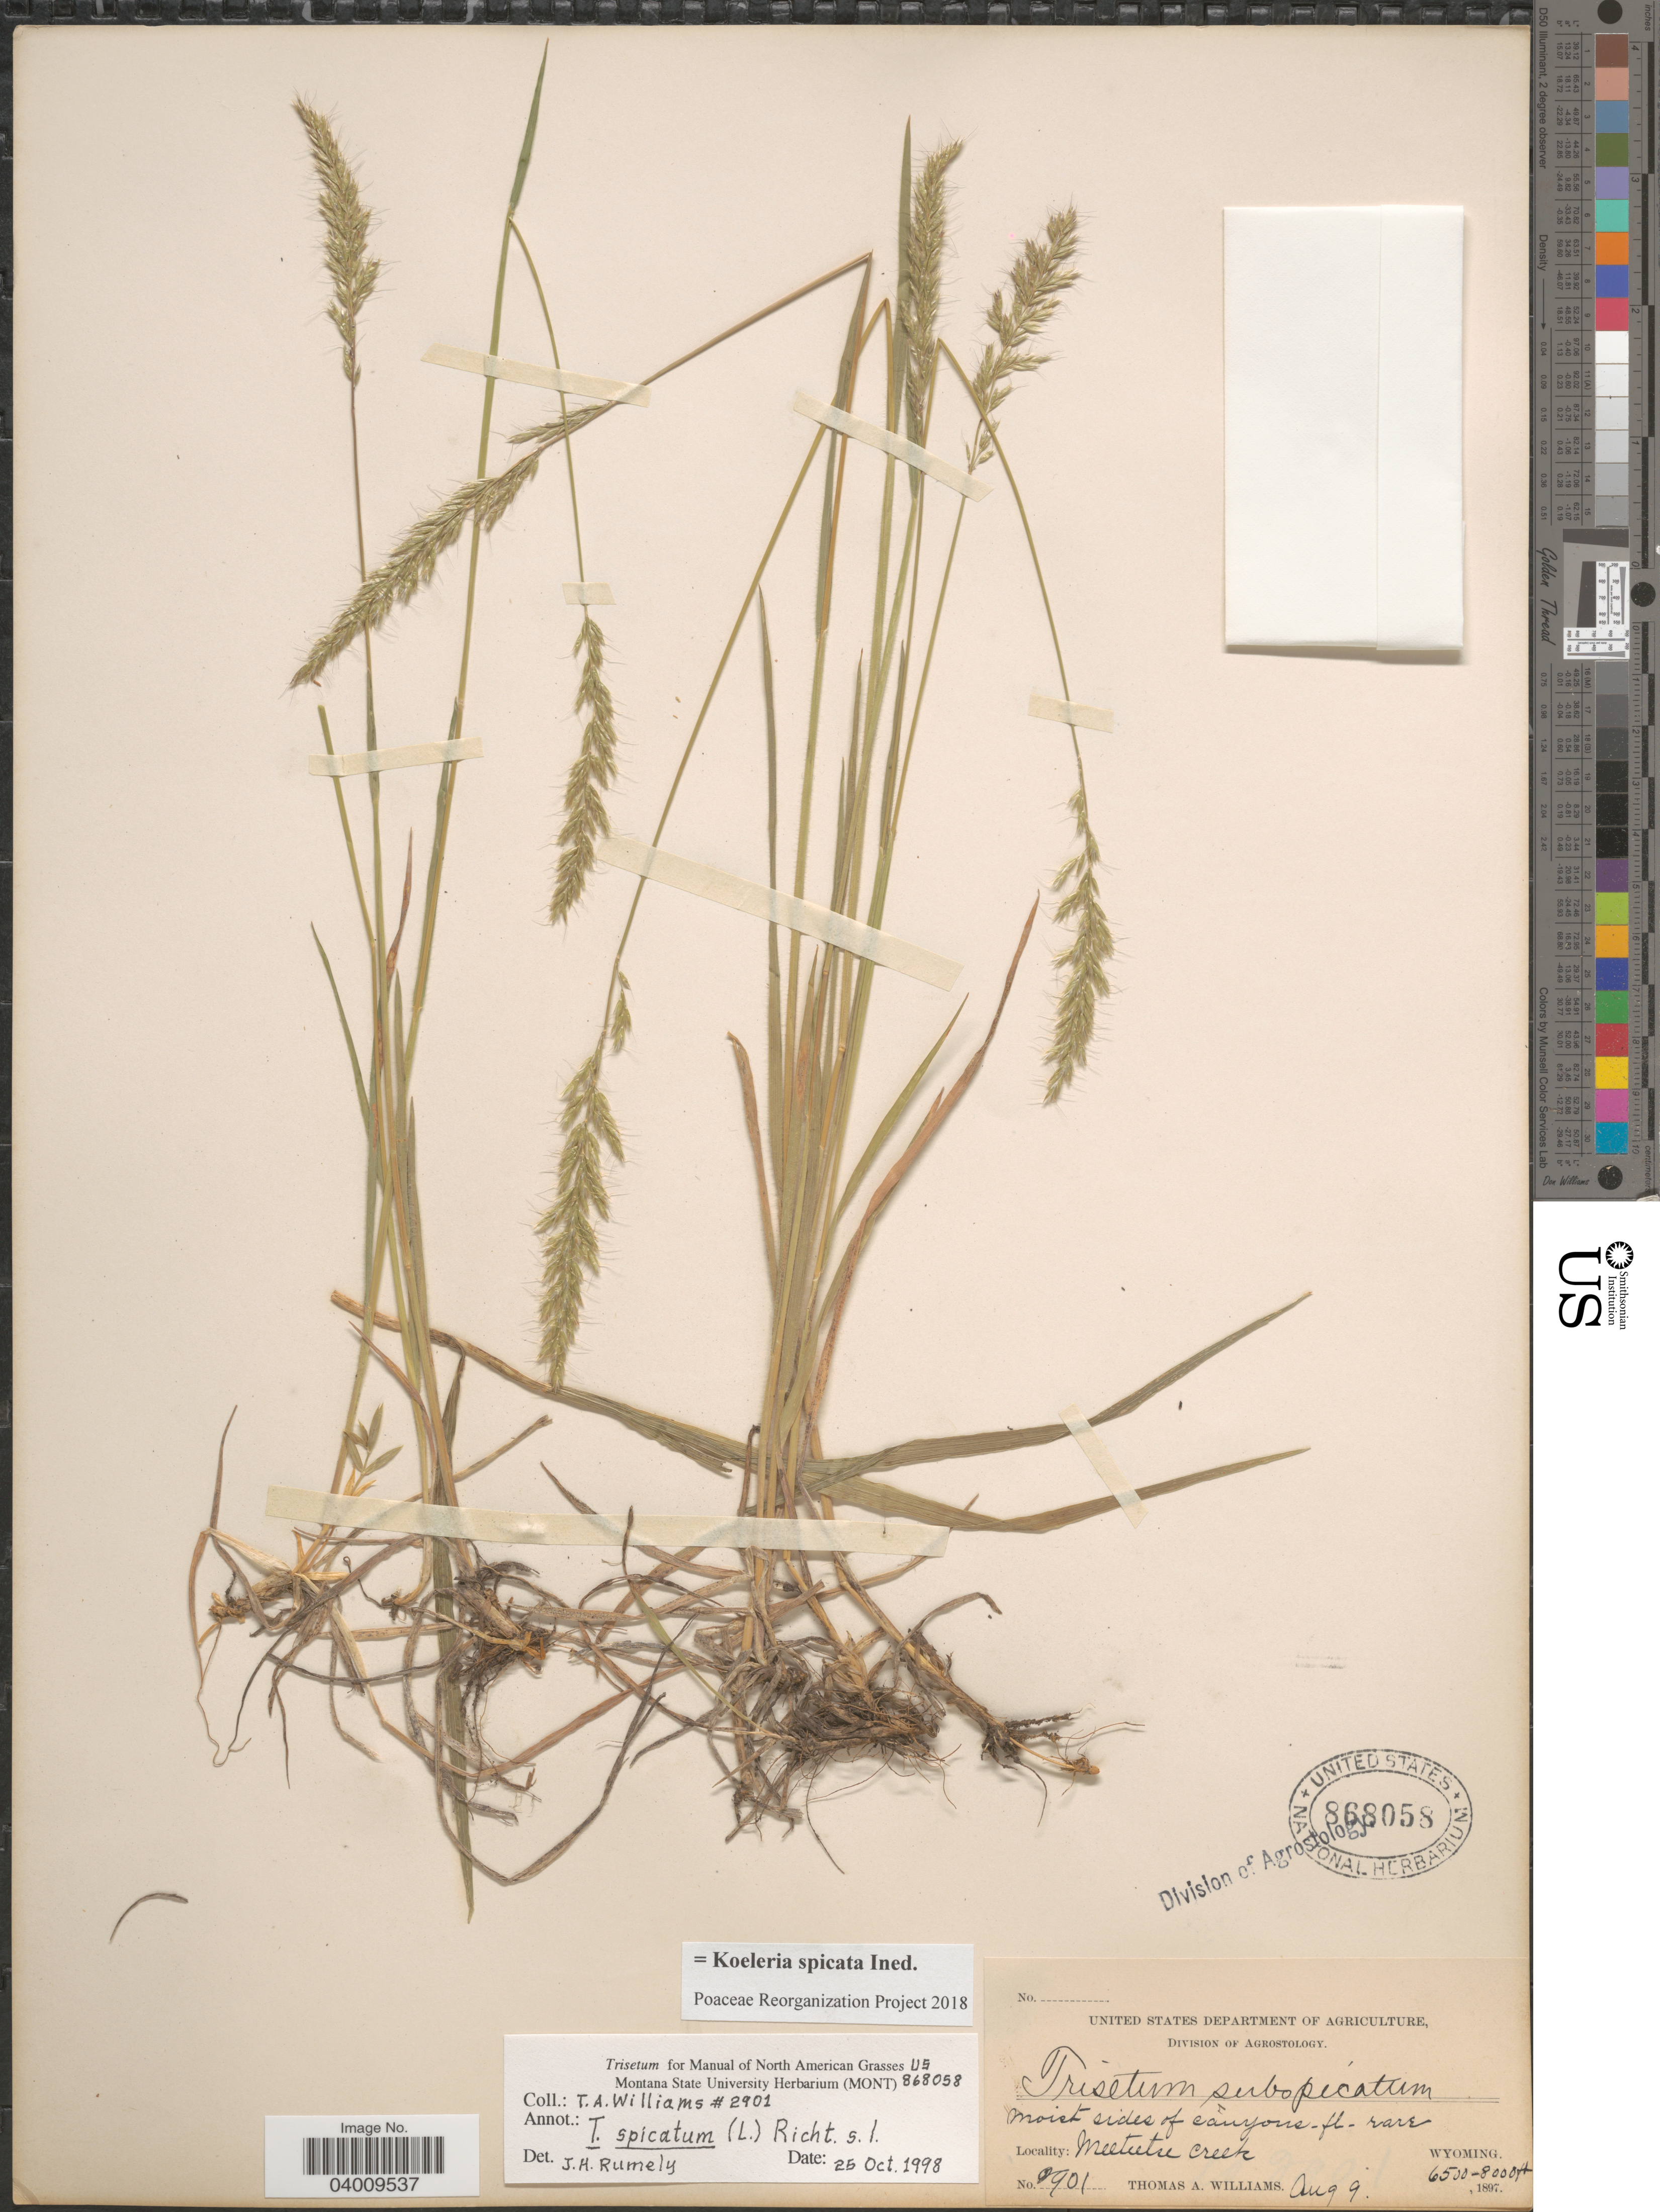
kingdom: Plantae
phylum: Tracheophyta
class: Liliopsida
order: Poales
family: Poaceae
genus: Koeleria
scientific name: Koeleria spicata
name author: (L.) Barberá et al.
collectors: T. A. Williams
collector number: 2901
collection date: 1897-08-09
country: United States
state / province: Wyoming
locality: Meeteetse Creek.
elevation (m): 1981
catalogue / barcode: US 868058